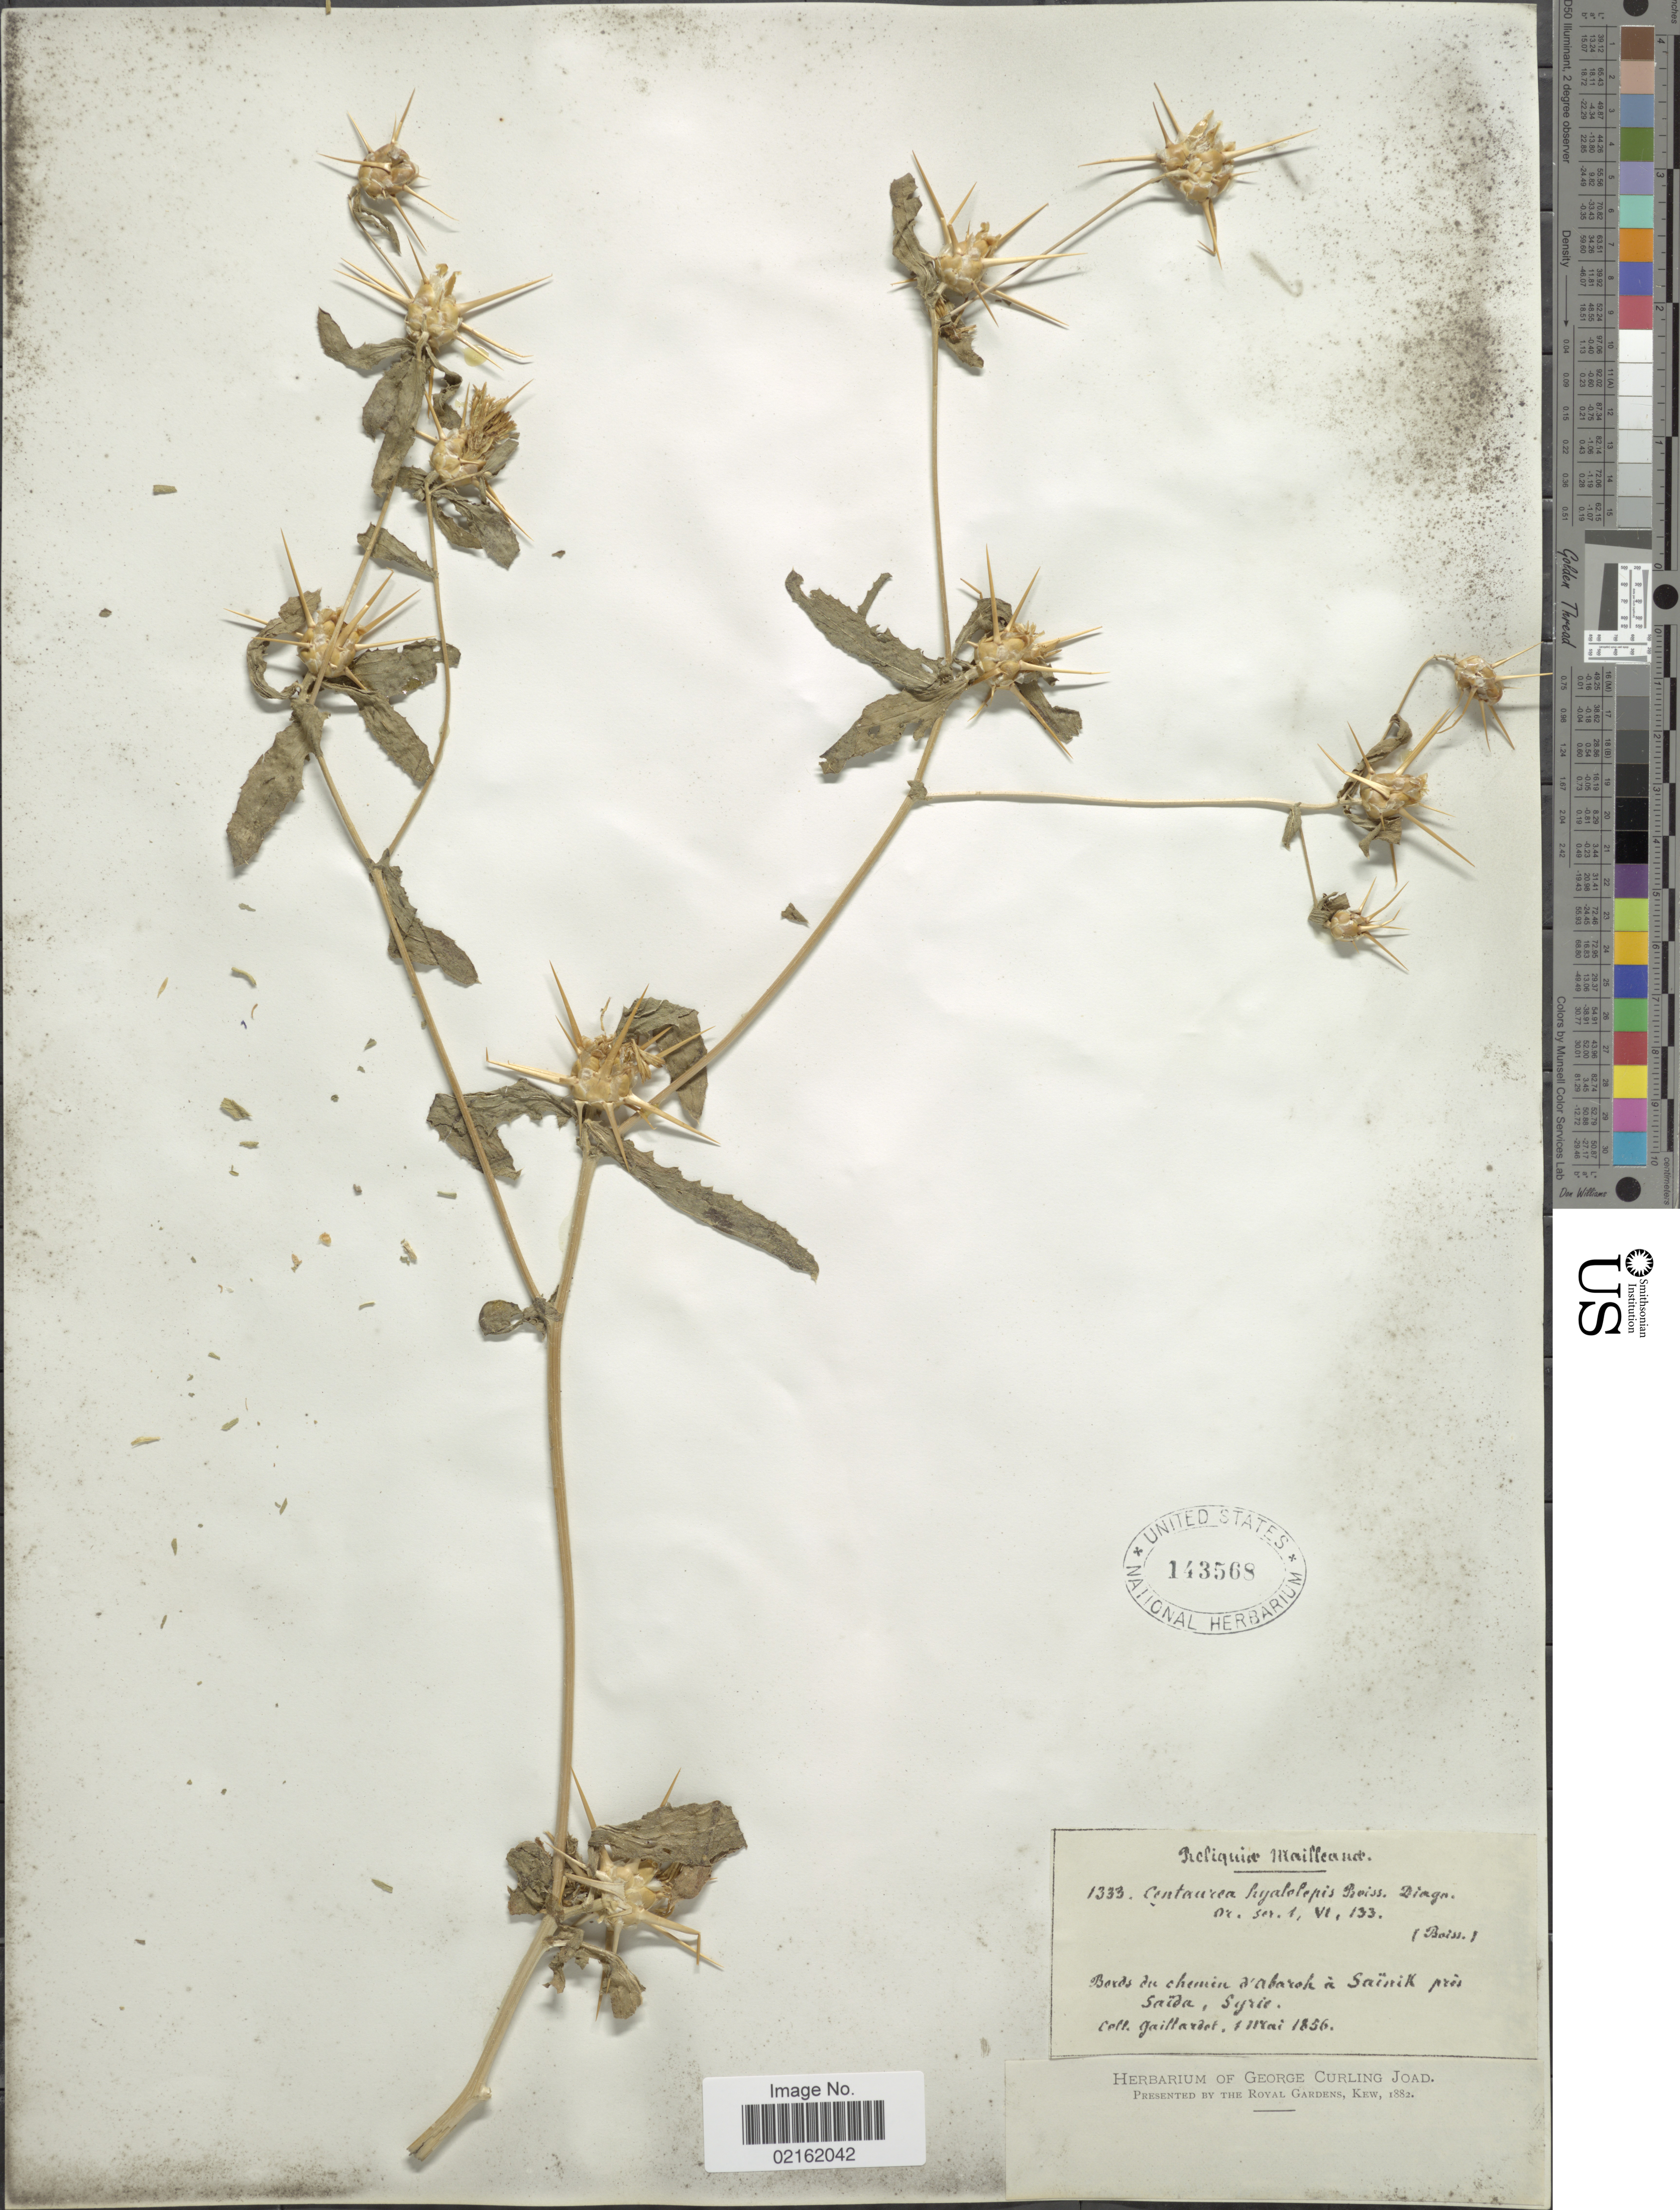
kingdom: Plantae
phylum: Tracheophyta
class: Magnoliopsida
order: Asterales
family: Asteraceae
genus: Centaurea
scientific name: Centaurea hyalolepis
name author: Boiss.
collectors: -. Gaillardet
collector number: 1333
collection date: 1856-05-01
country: Syria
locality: Bords du chemen o'abaroh in Sainik pres Saida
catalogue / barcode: US 143568